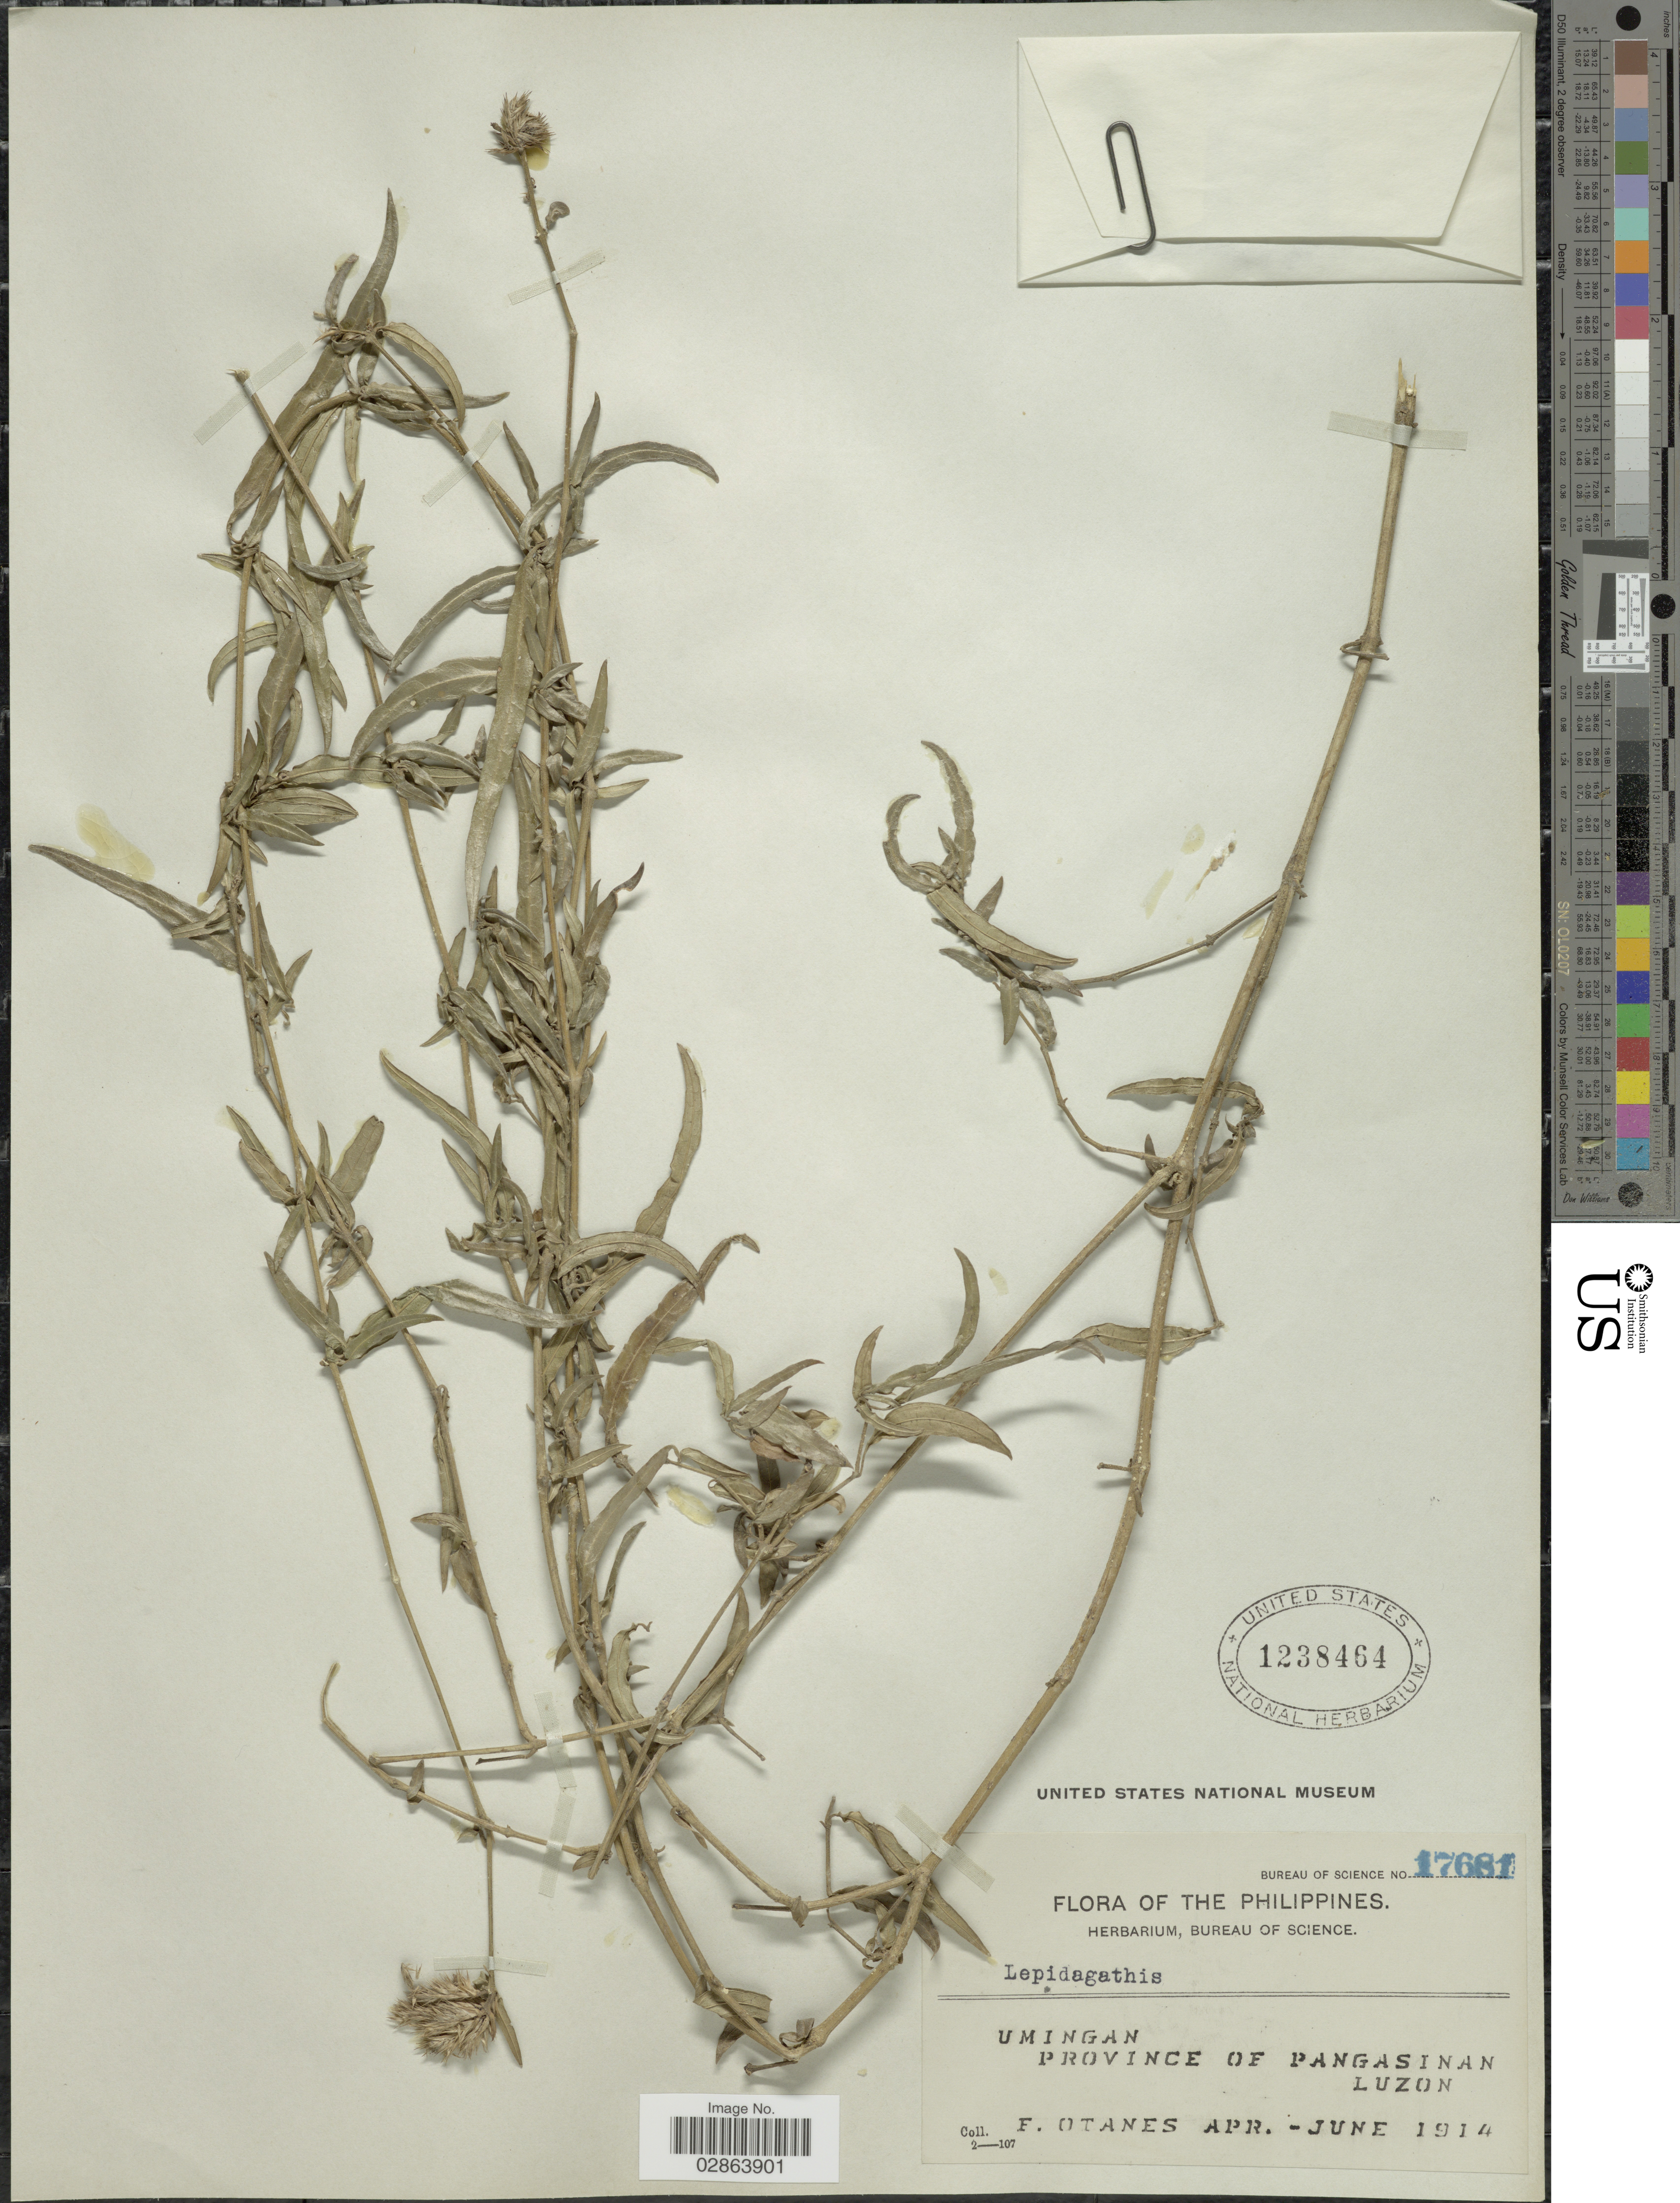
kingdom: Plantae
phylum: Tracheophyta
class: Magnoliopsida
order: Lamiales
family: Acanthaceae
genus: Lepidagathis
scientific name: Lepidagathis sp.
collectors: F. Q. Otanes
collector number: Bureau of Science 17681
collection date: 1914-04/1914-06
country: Philippines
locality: Umingan, Province of Pangasinan, Luzon.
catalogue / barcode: US 1238464